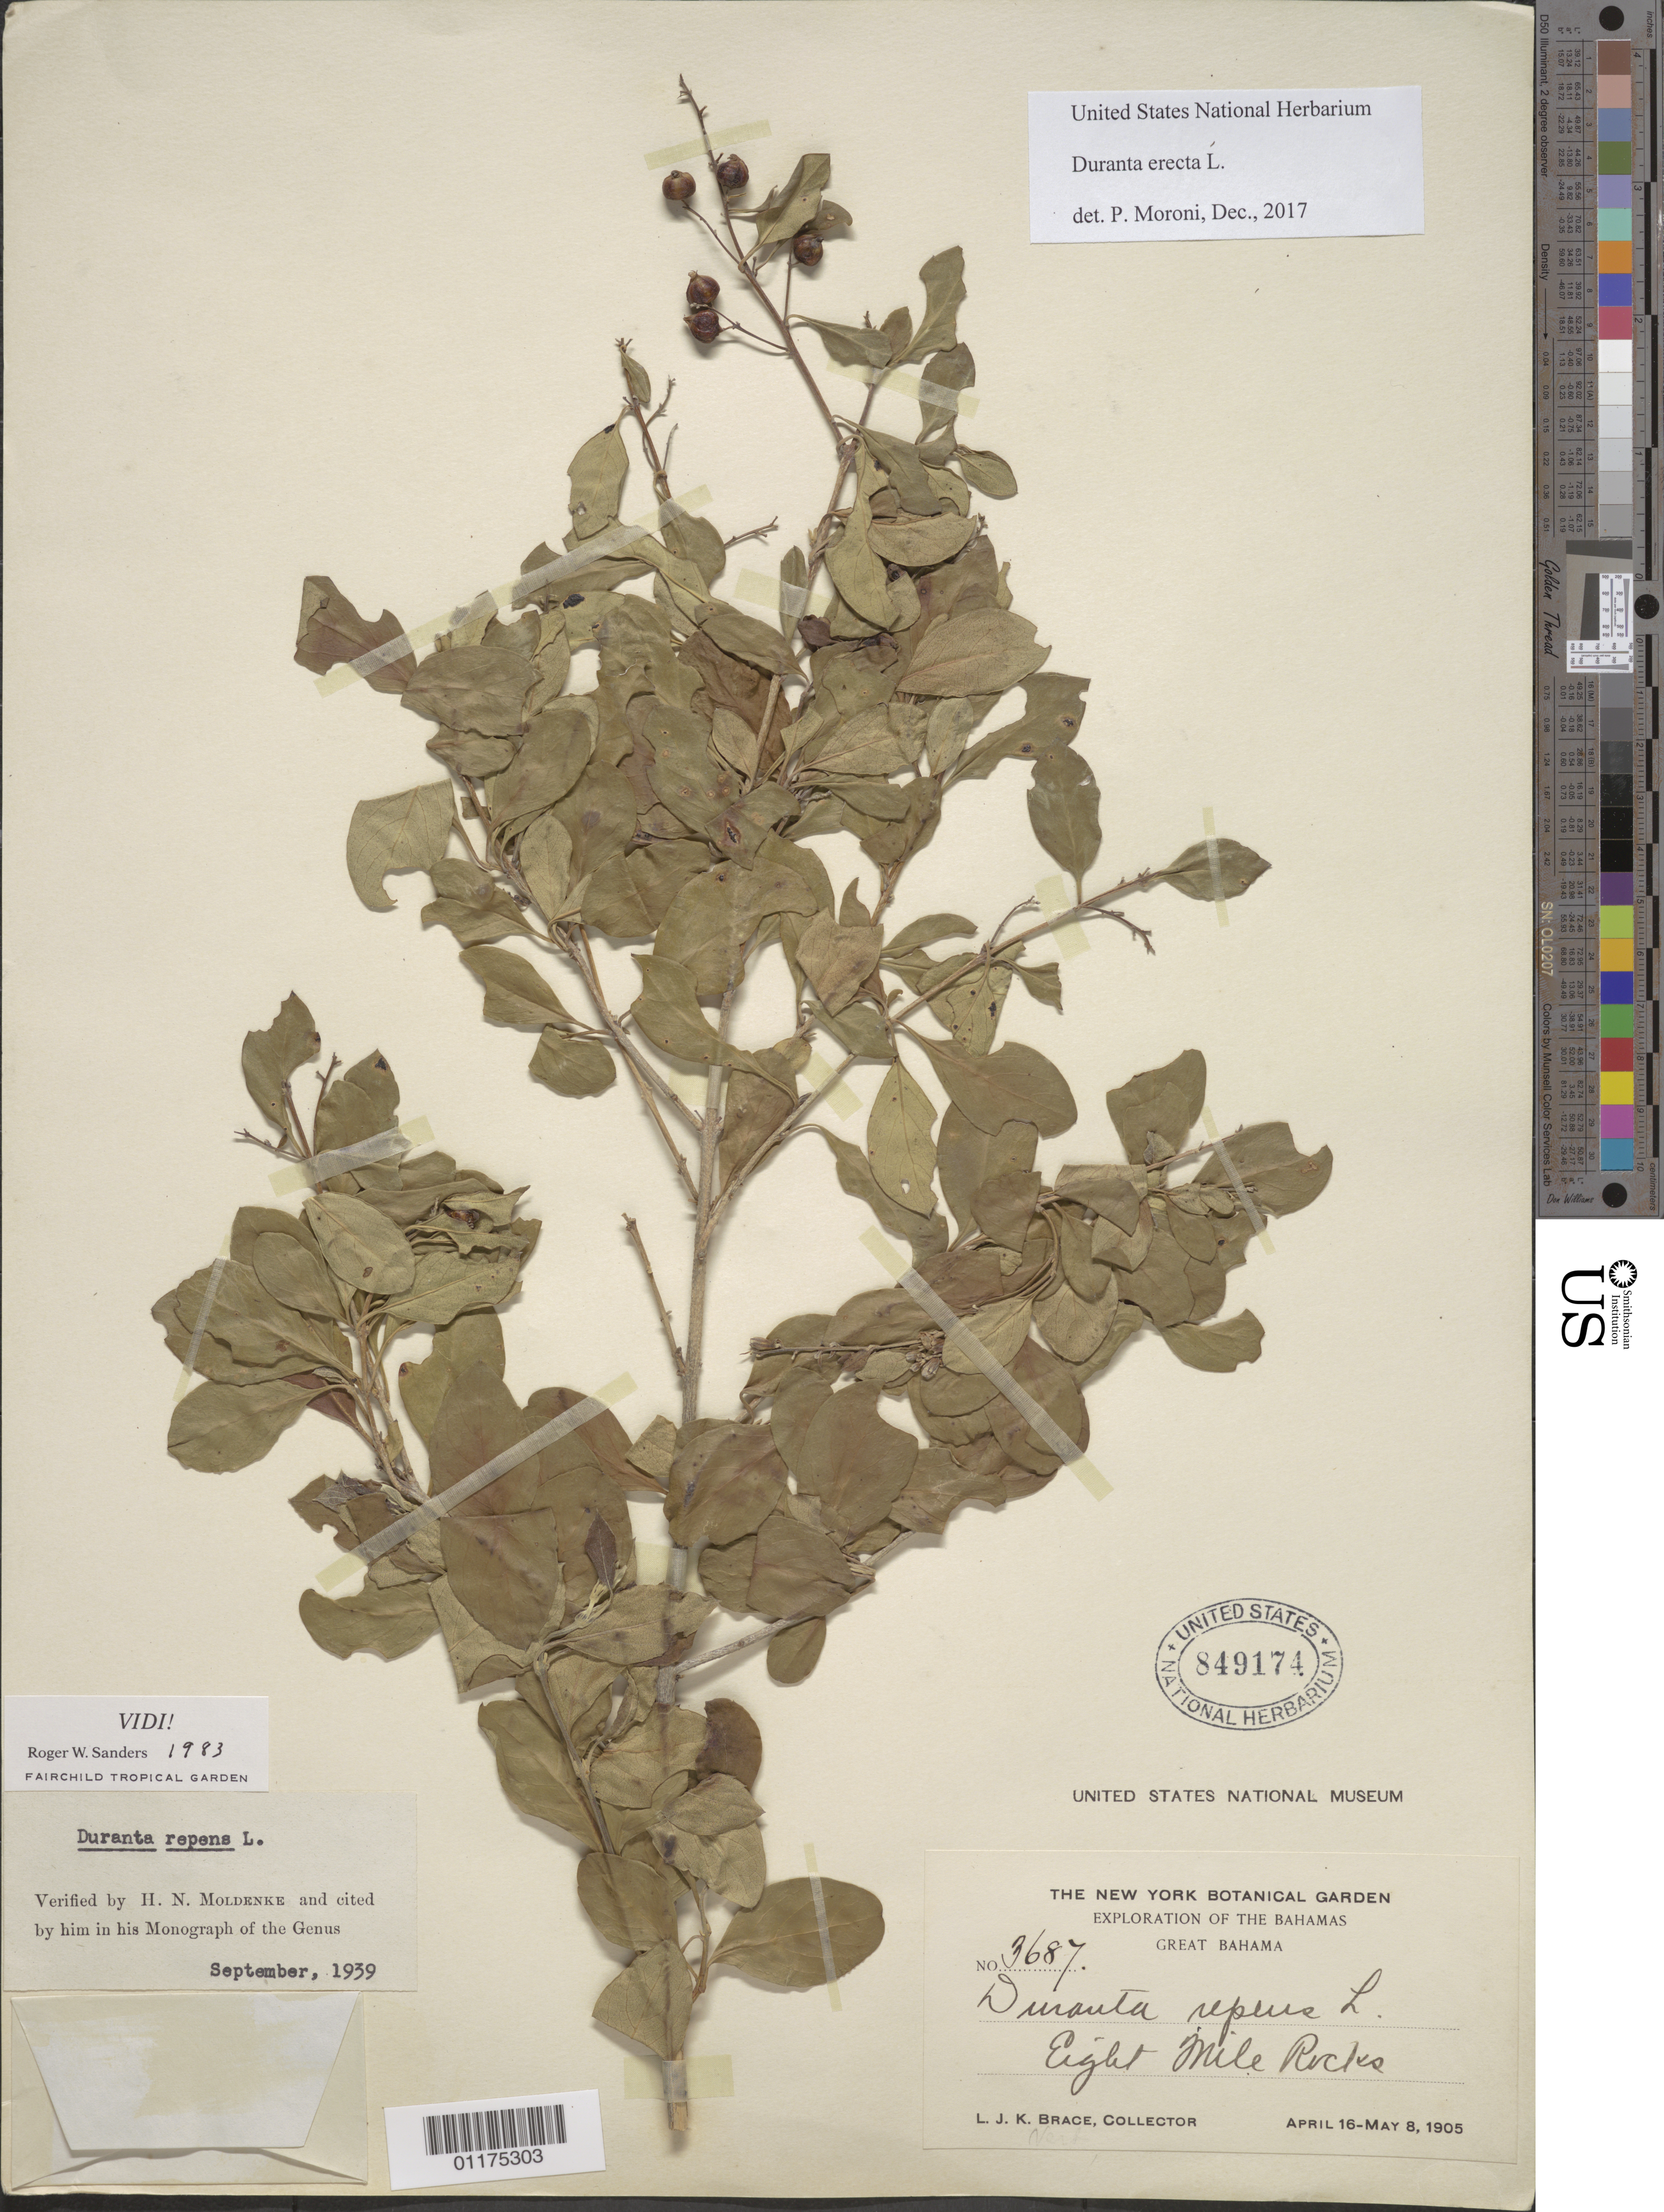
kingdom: Plantae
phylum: Tracheophyta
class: Magnoliopsida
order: Lamiales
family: Verbenaceae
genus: Duranta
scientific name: Duranta erecta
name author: L.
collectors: L. J. K. Brace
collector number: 3687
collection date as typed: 16 Apr 1905 to 08 May 1905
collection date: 1905-04-16/1905-05-08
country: Bahamas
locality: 8 mile rocks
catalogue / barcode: US 849174